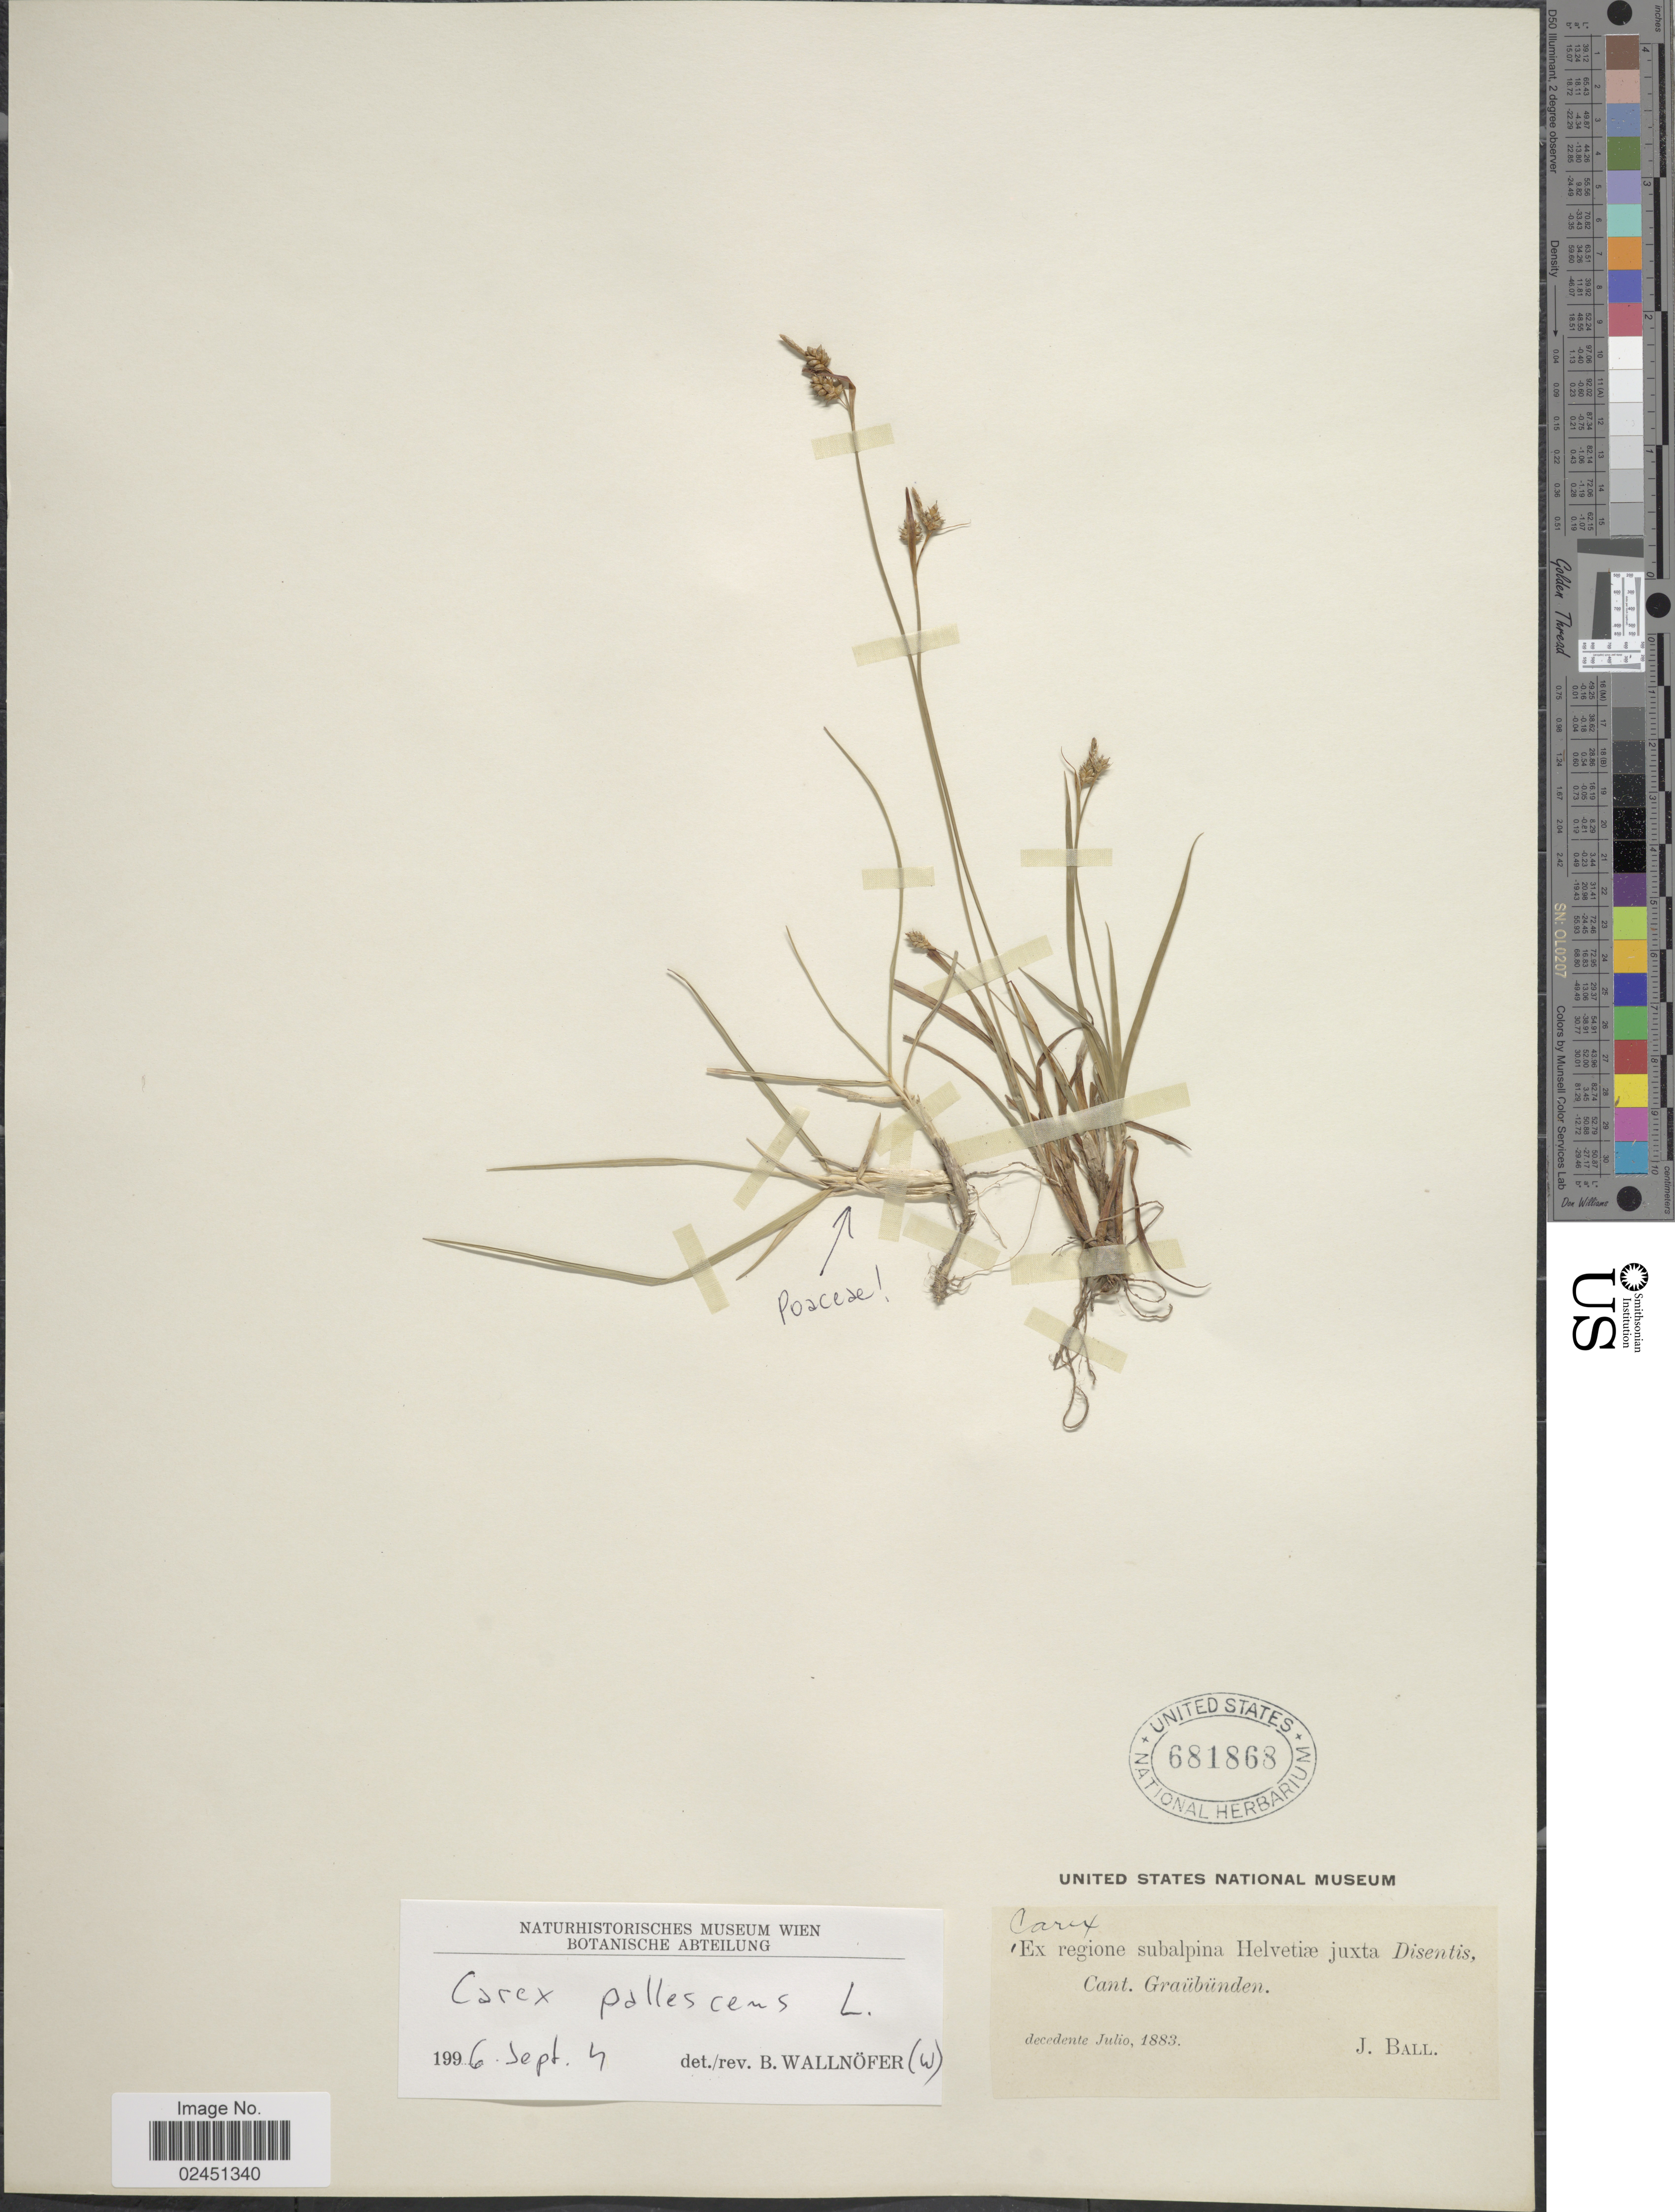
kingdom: Plantae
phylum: Tracheophyta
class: Liliopsida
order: Poales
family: Cyperaceae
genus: Carex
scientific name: Carex pallescens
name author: L.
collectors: J. Ball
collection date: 1883-07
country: Switzerland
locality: Ex regione sulbalpina Helvetiae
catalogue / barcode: US 681868